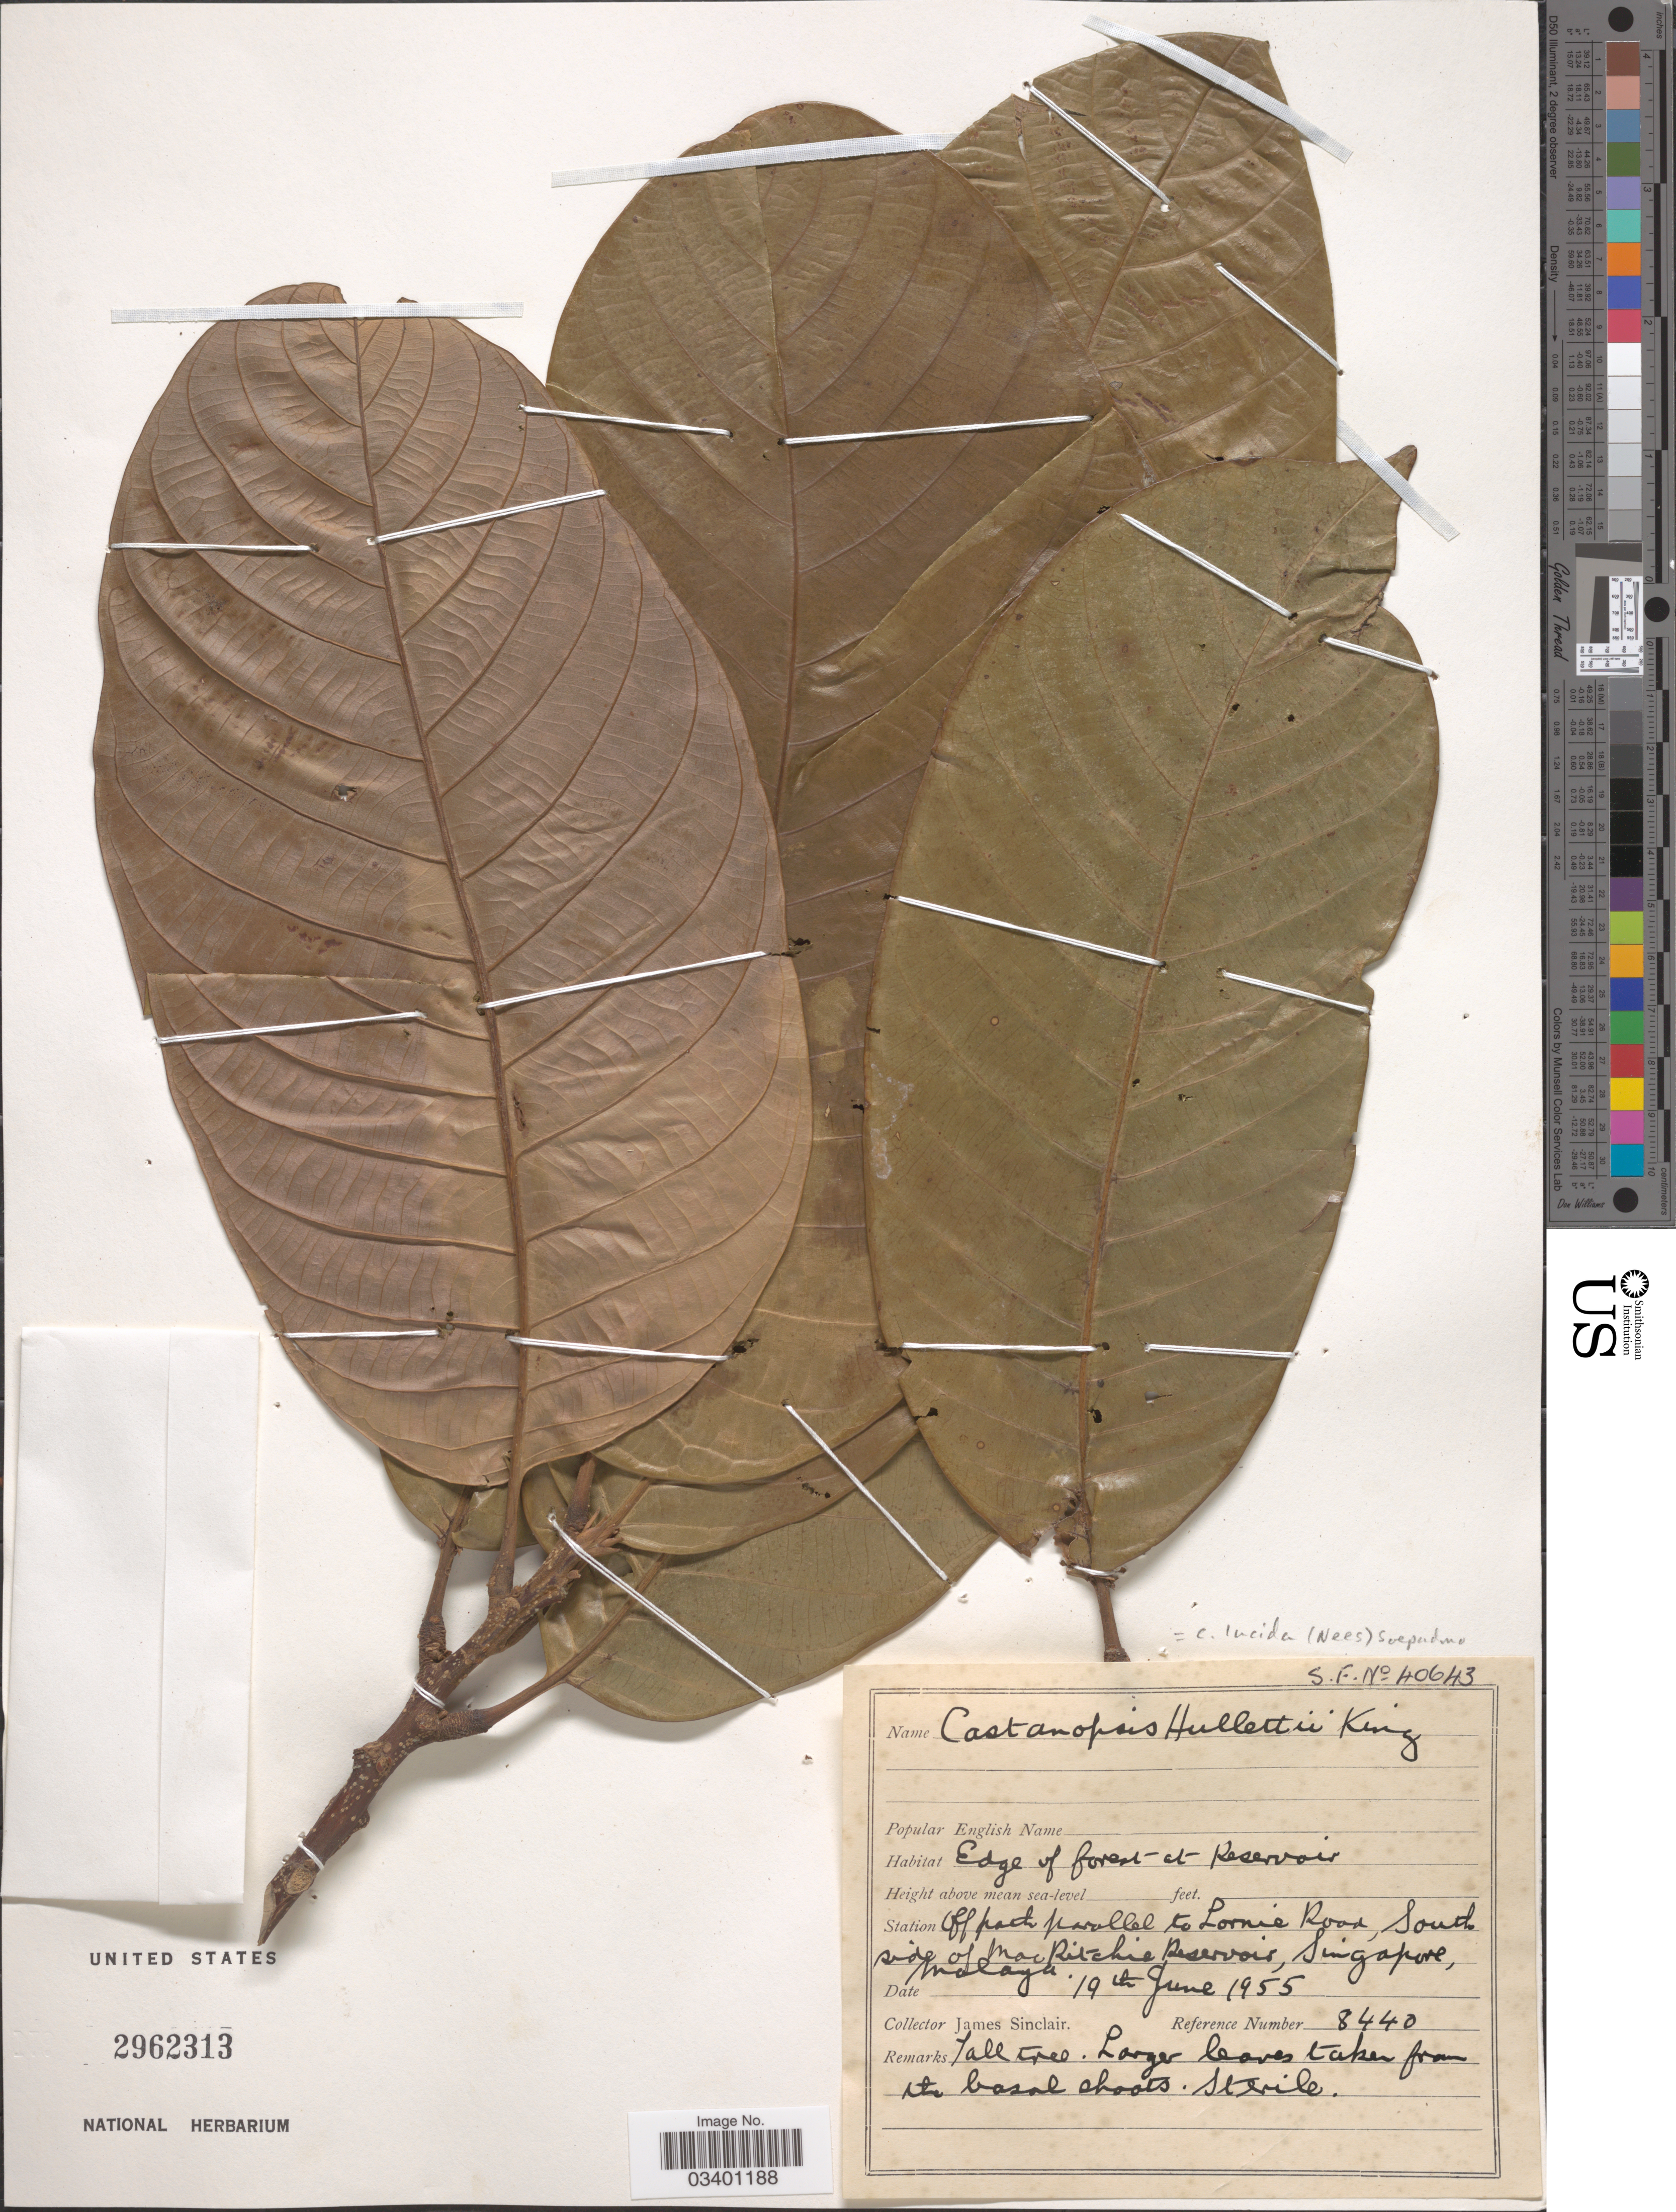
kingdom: Plantae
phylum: Tracheophyta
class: Magnoliopsida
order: Fagales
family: Fagaceae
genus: Castanopsis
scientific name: Castanopsis lucida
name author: (Nees in Wall.) Soepadmo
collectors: J. Sinclair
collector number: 8440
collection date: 1955-06-19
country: Singapore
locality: Edge of forest at Reservoir. Station Off patch parallel to Lornie Road, South side of Mac Ritchie Reservoir, Malaya.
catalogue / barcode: US 2962313